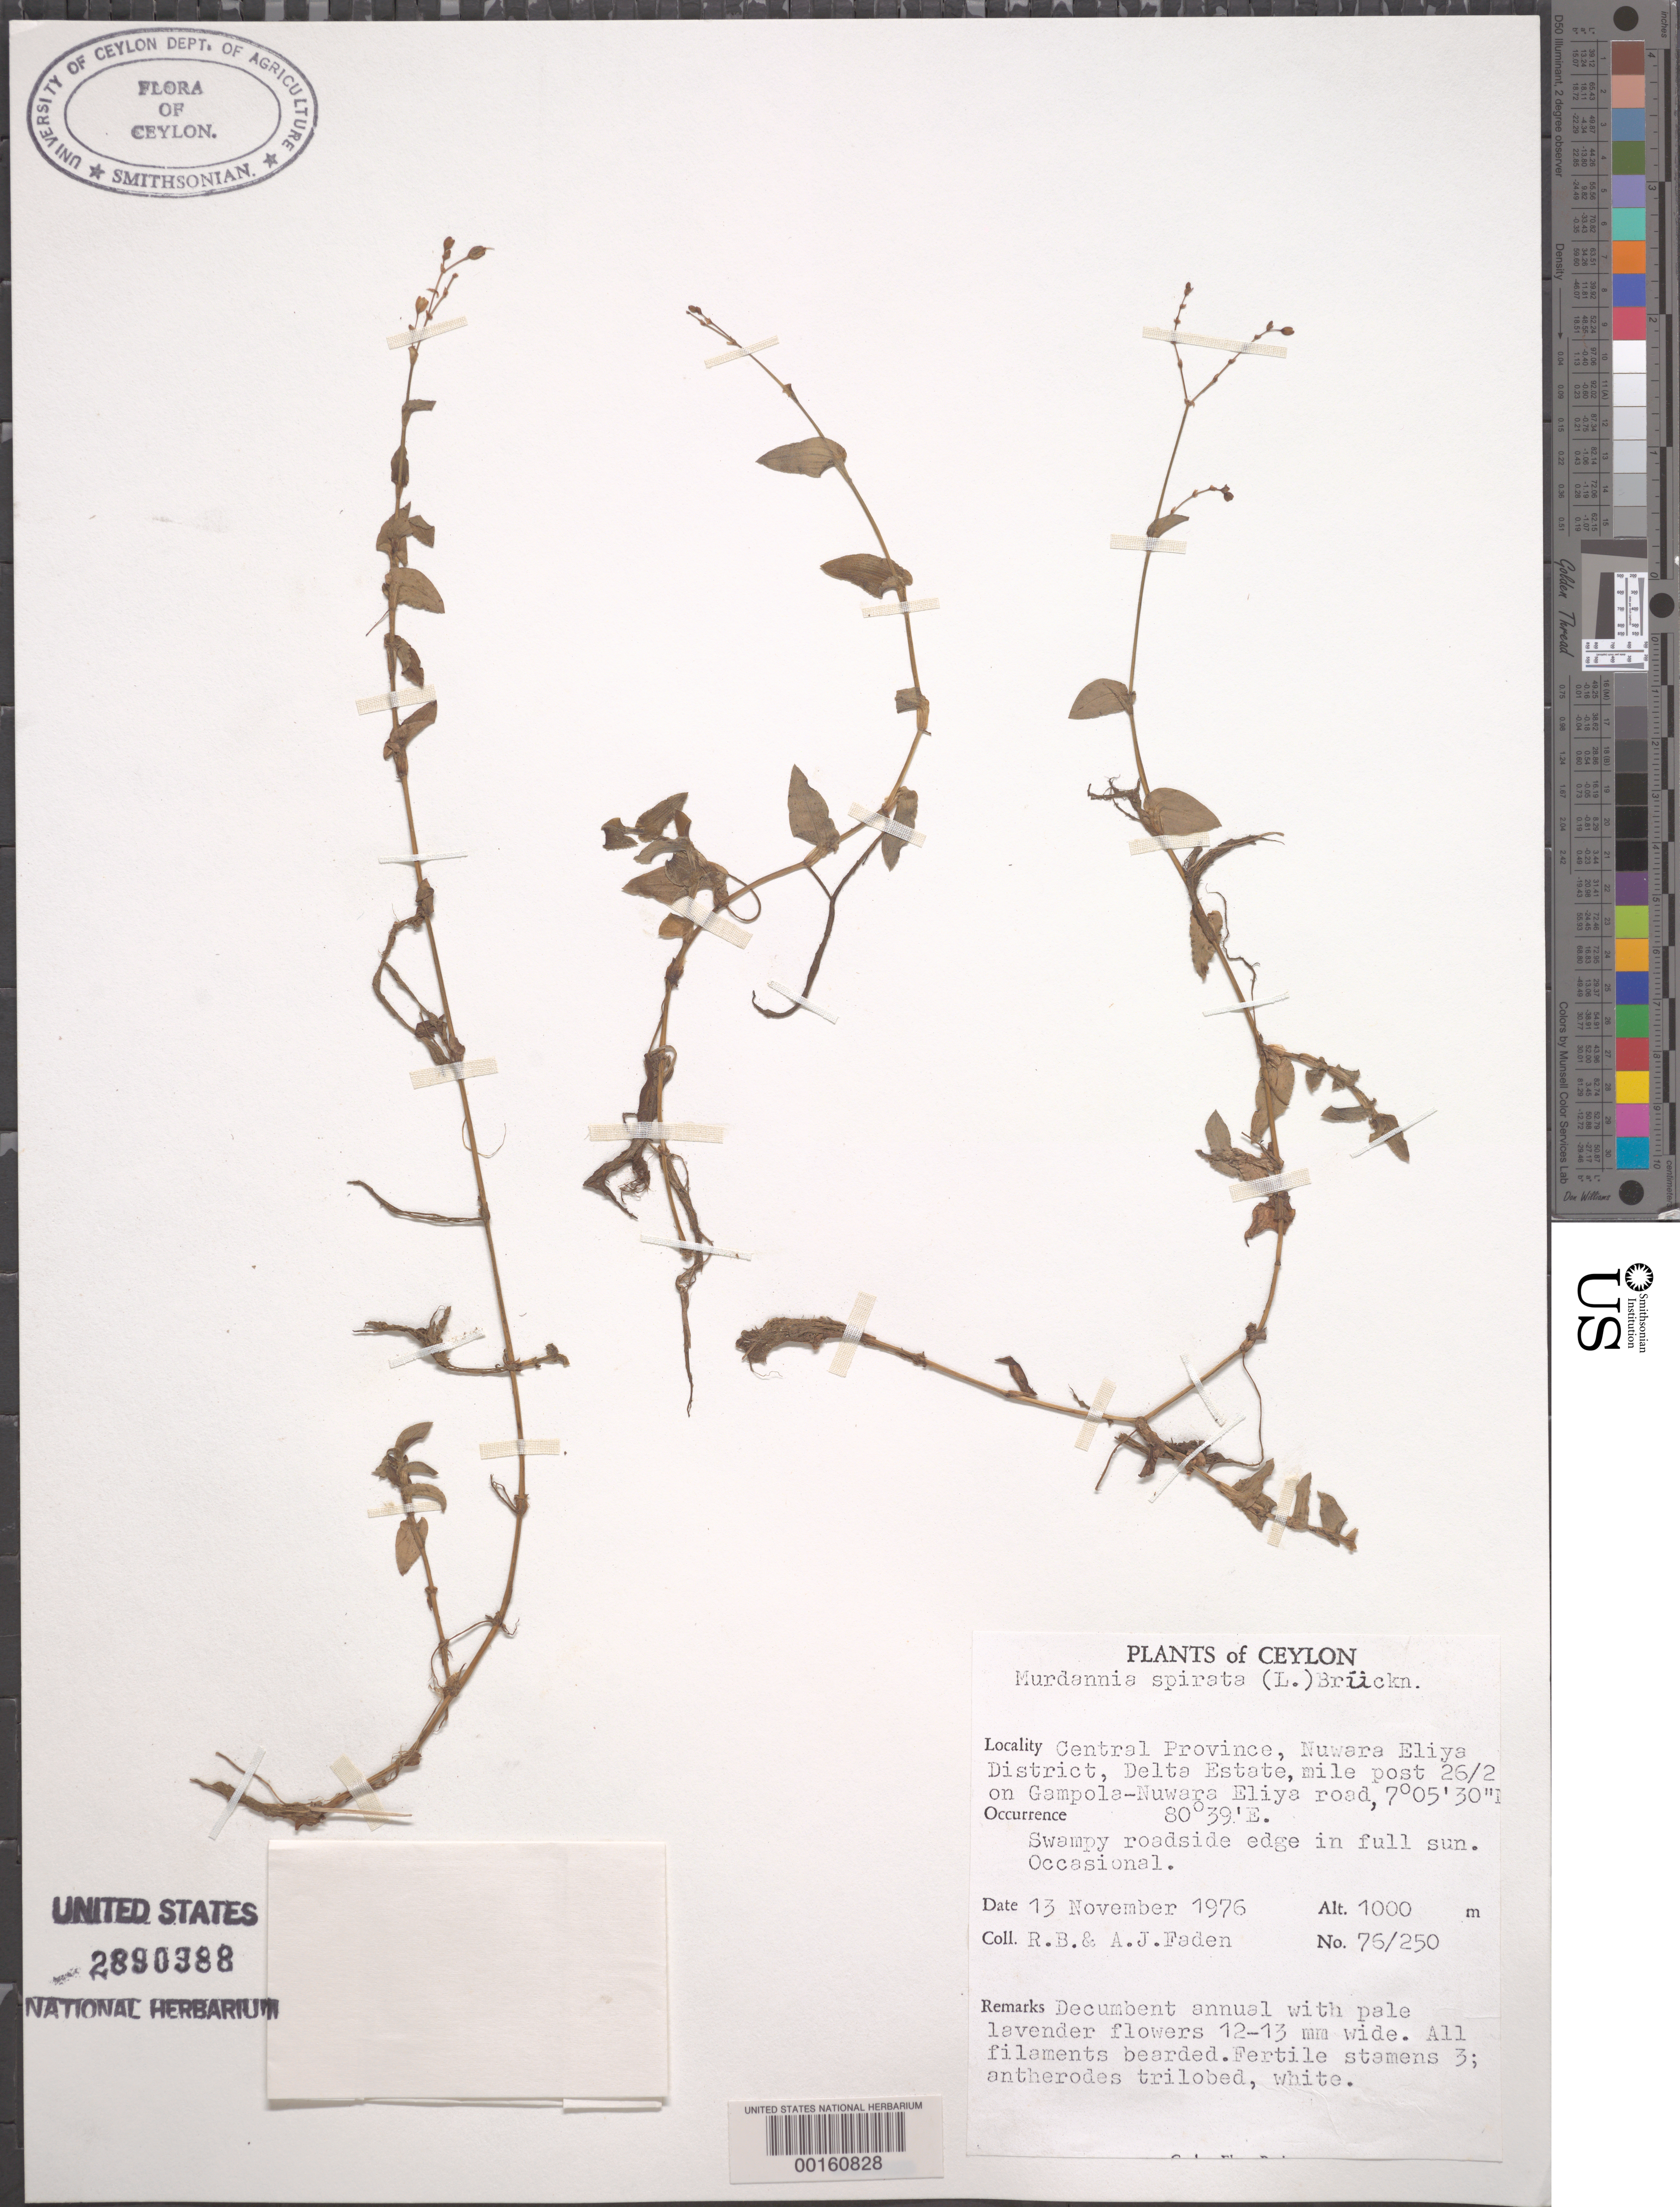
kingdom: Plantae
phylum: Tracheophyta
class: Liliopsida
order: Commelinales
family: Commelinaceae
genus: Murdannia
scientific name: Murdannia spirata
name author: (L.) G. Brückn.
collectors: R. B. Faden & A. J. Faden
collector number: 76/250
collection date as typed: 13 Nov 1976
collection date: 1976-11-13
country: Sri Lanka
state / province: Central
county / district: Nuwara Eliya Dist.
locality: Pelta estate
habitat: Swampy roadside; full sun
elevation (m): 1000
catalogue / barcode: US 2890388